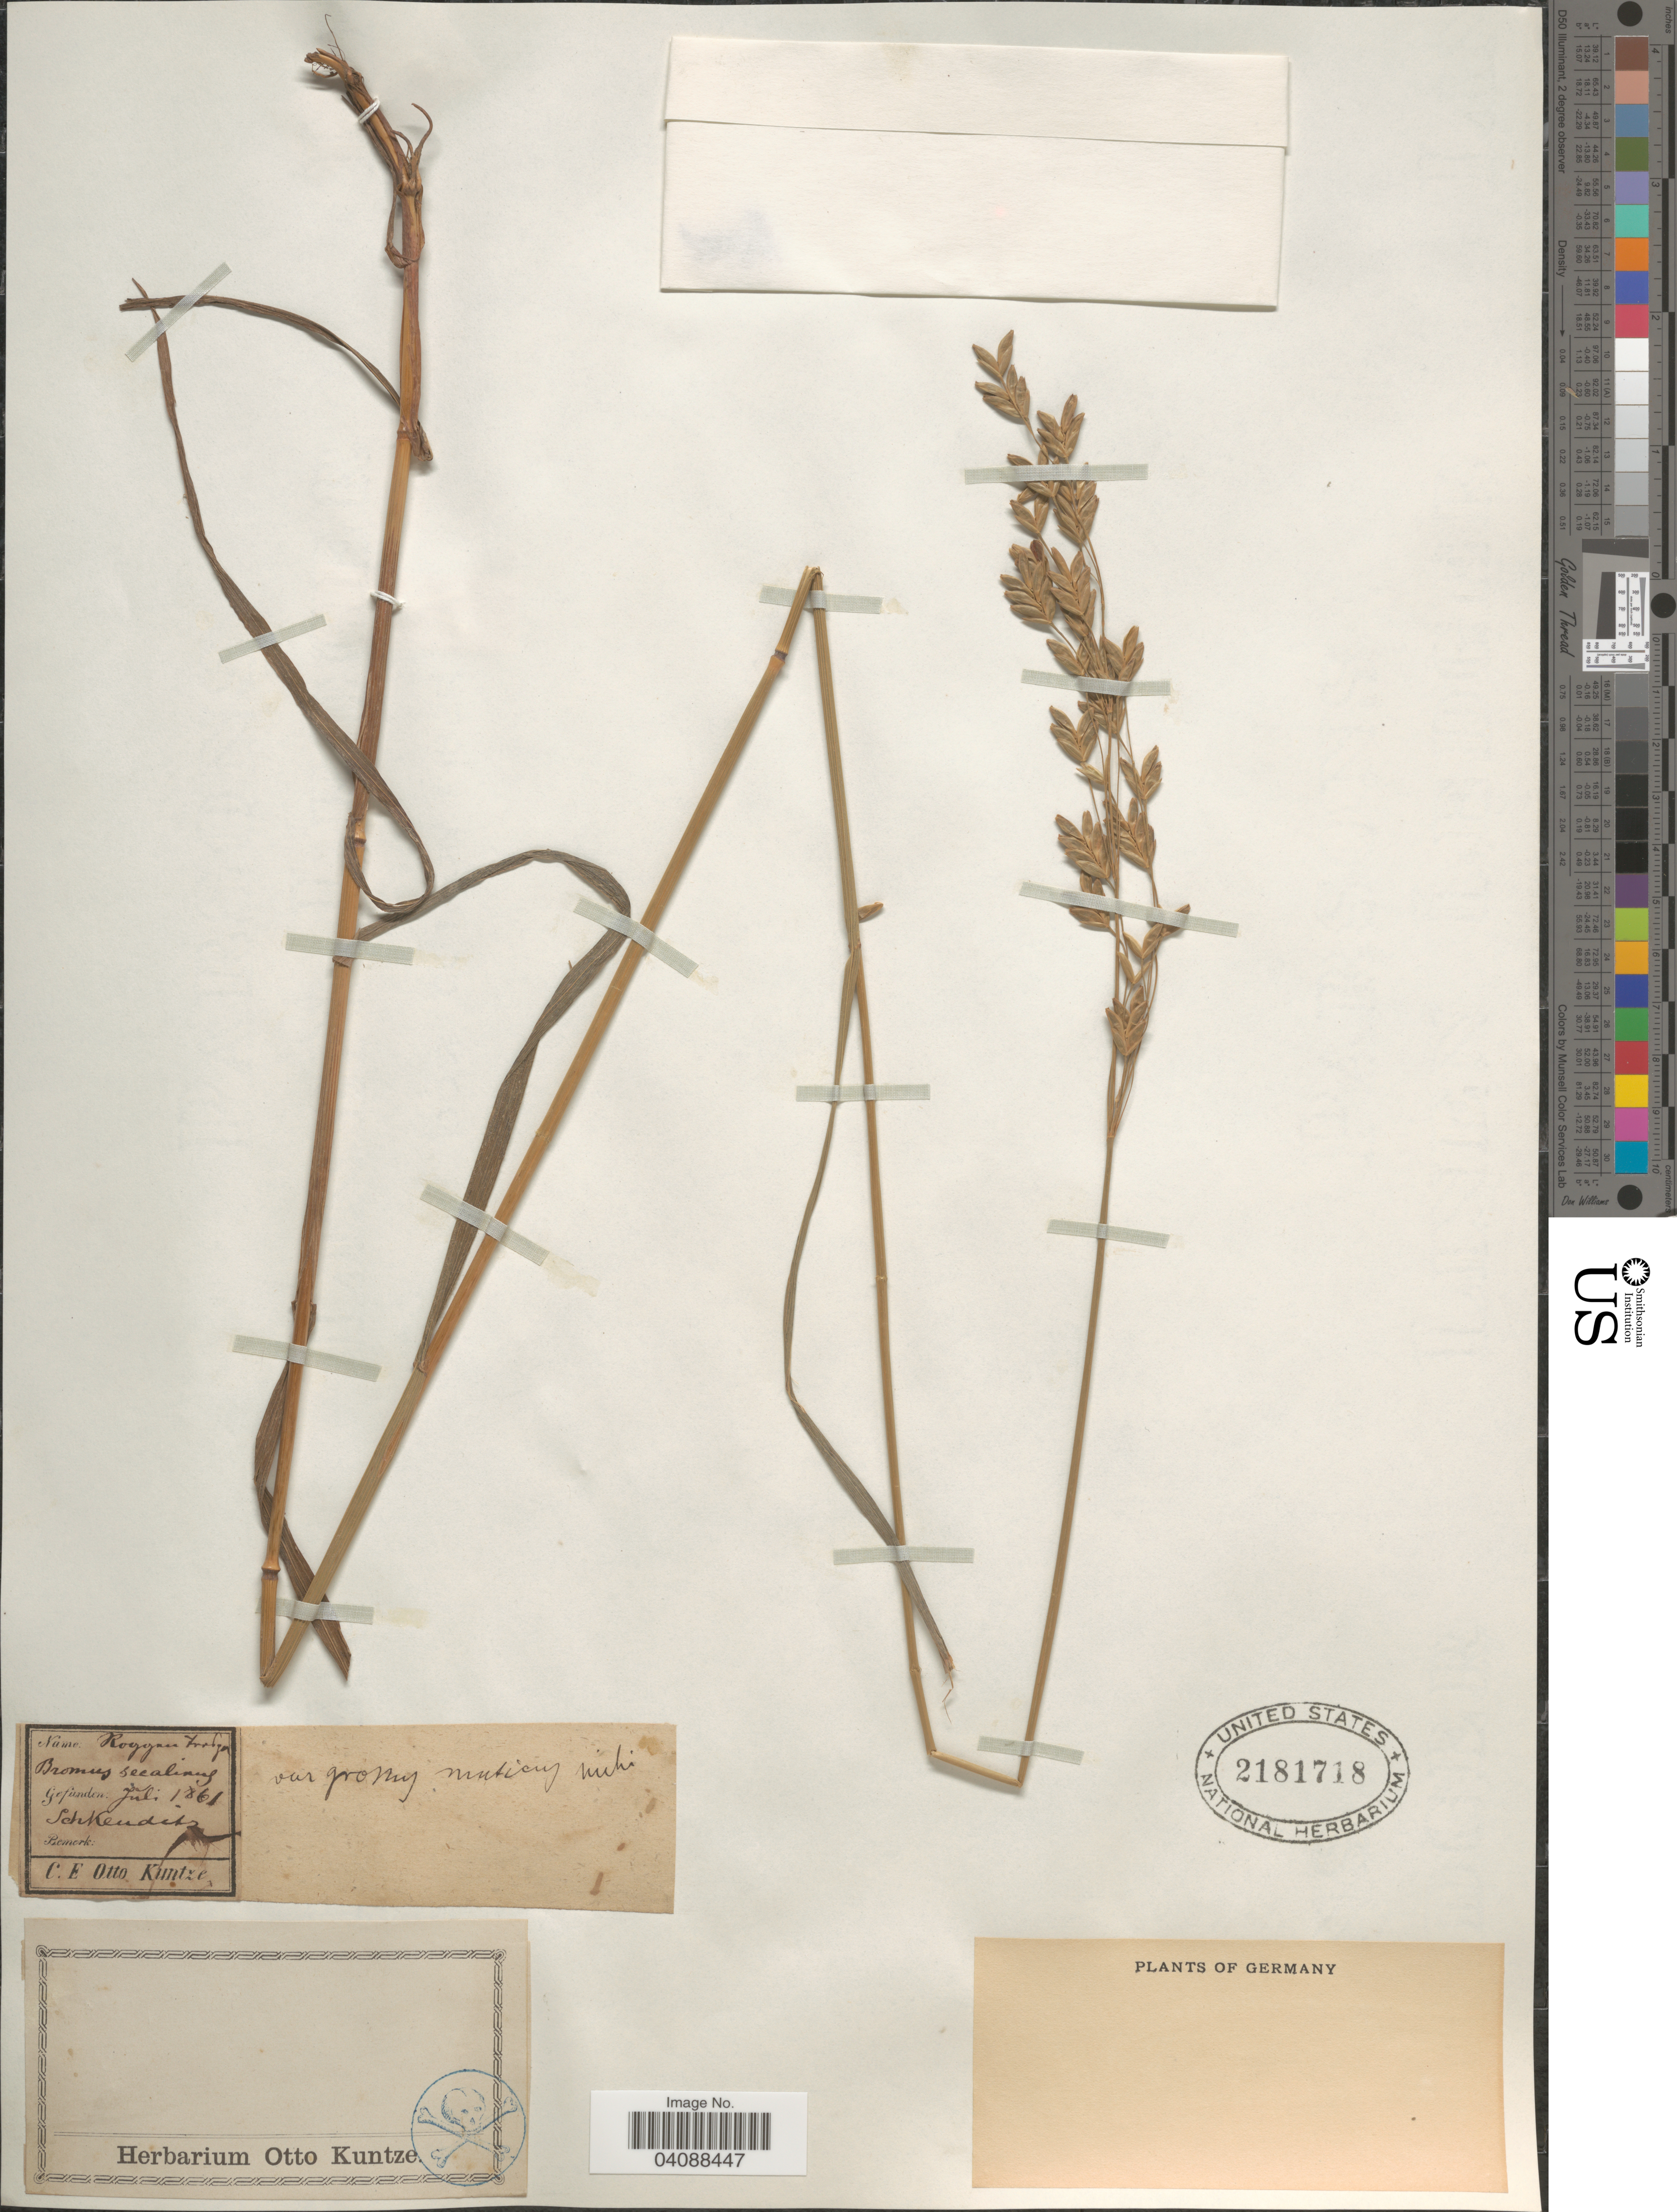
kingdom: Plantae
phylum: Tracheophyta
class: Liliopsida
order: Poales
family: Poaceae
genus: Bromus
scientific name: Bromus secalinus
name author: L.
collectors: C.E.O. Kuntze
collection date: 1861-07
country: Germany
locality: Schkeuditz.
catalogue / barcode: US 2181718